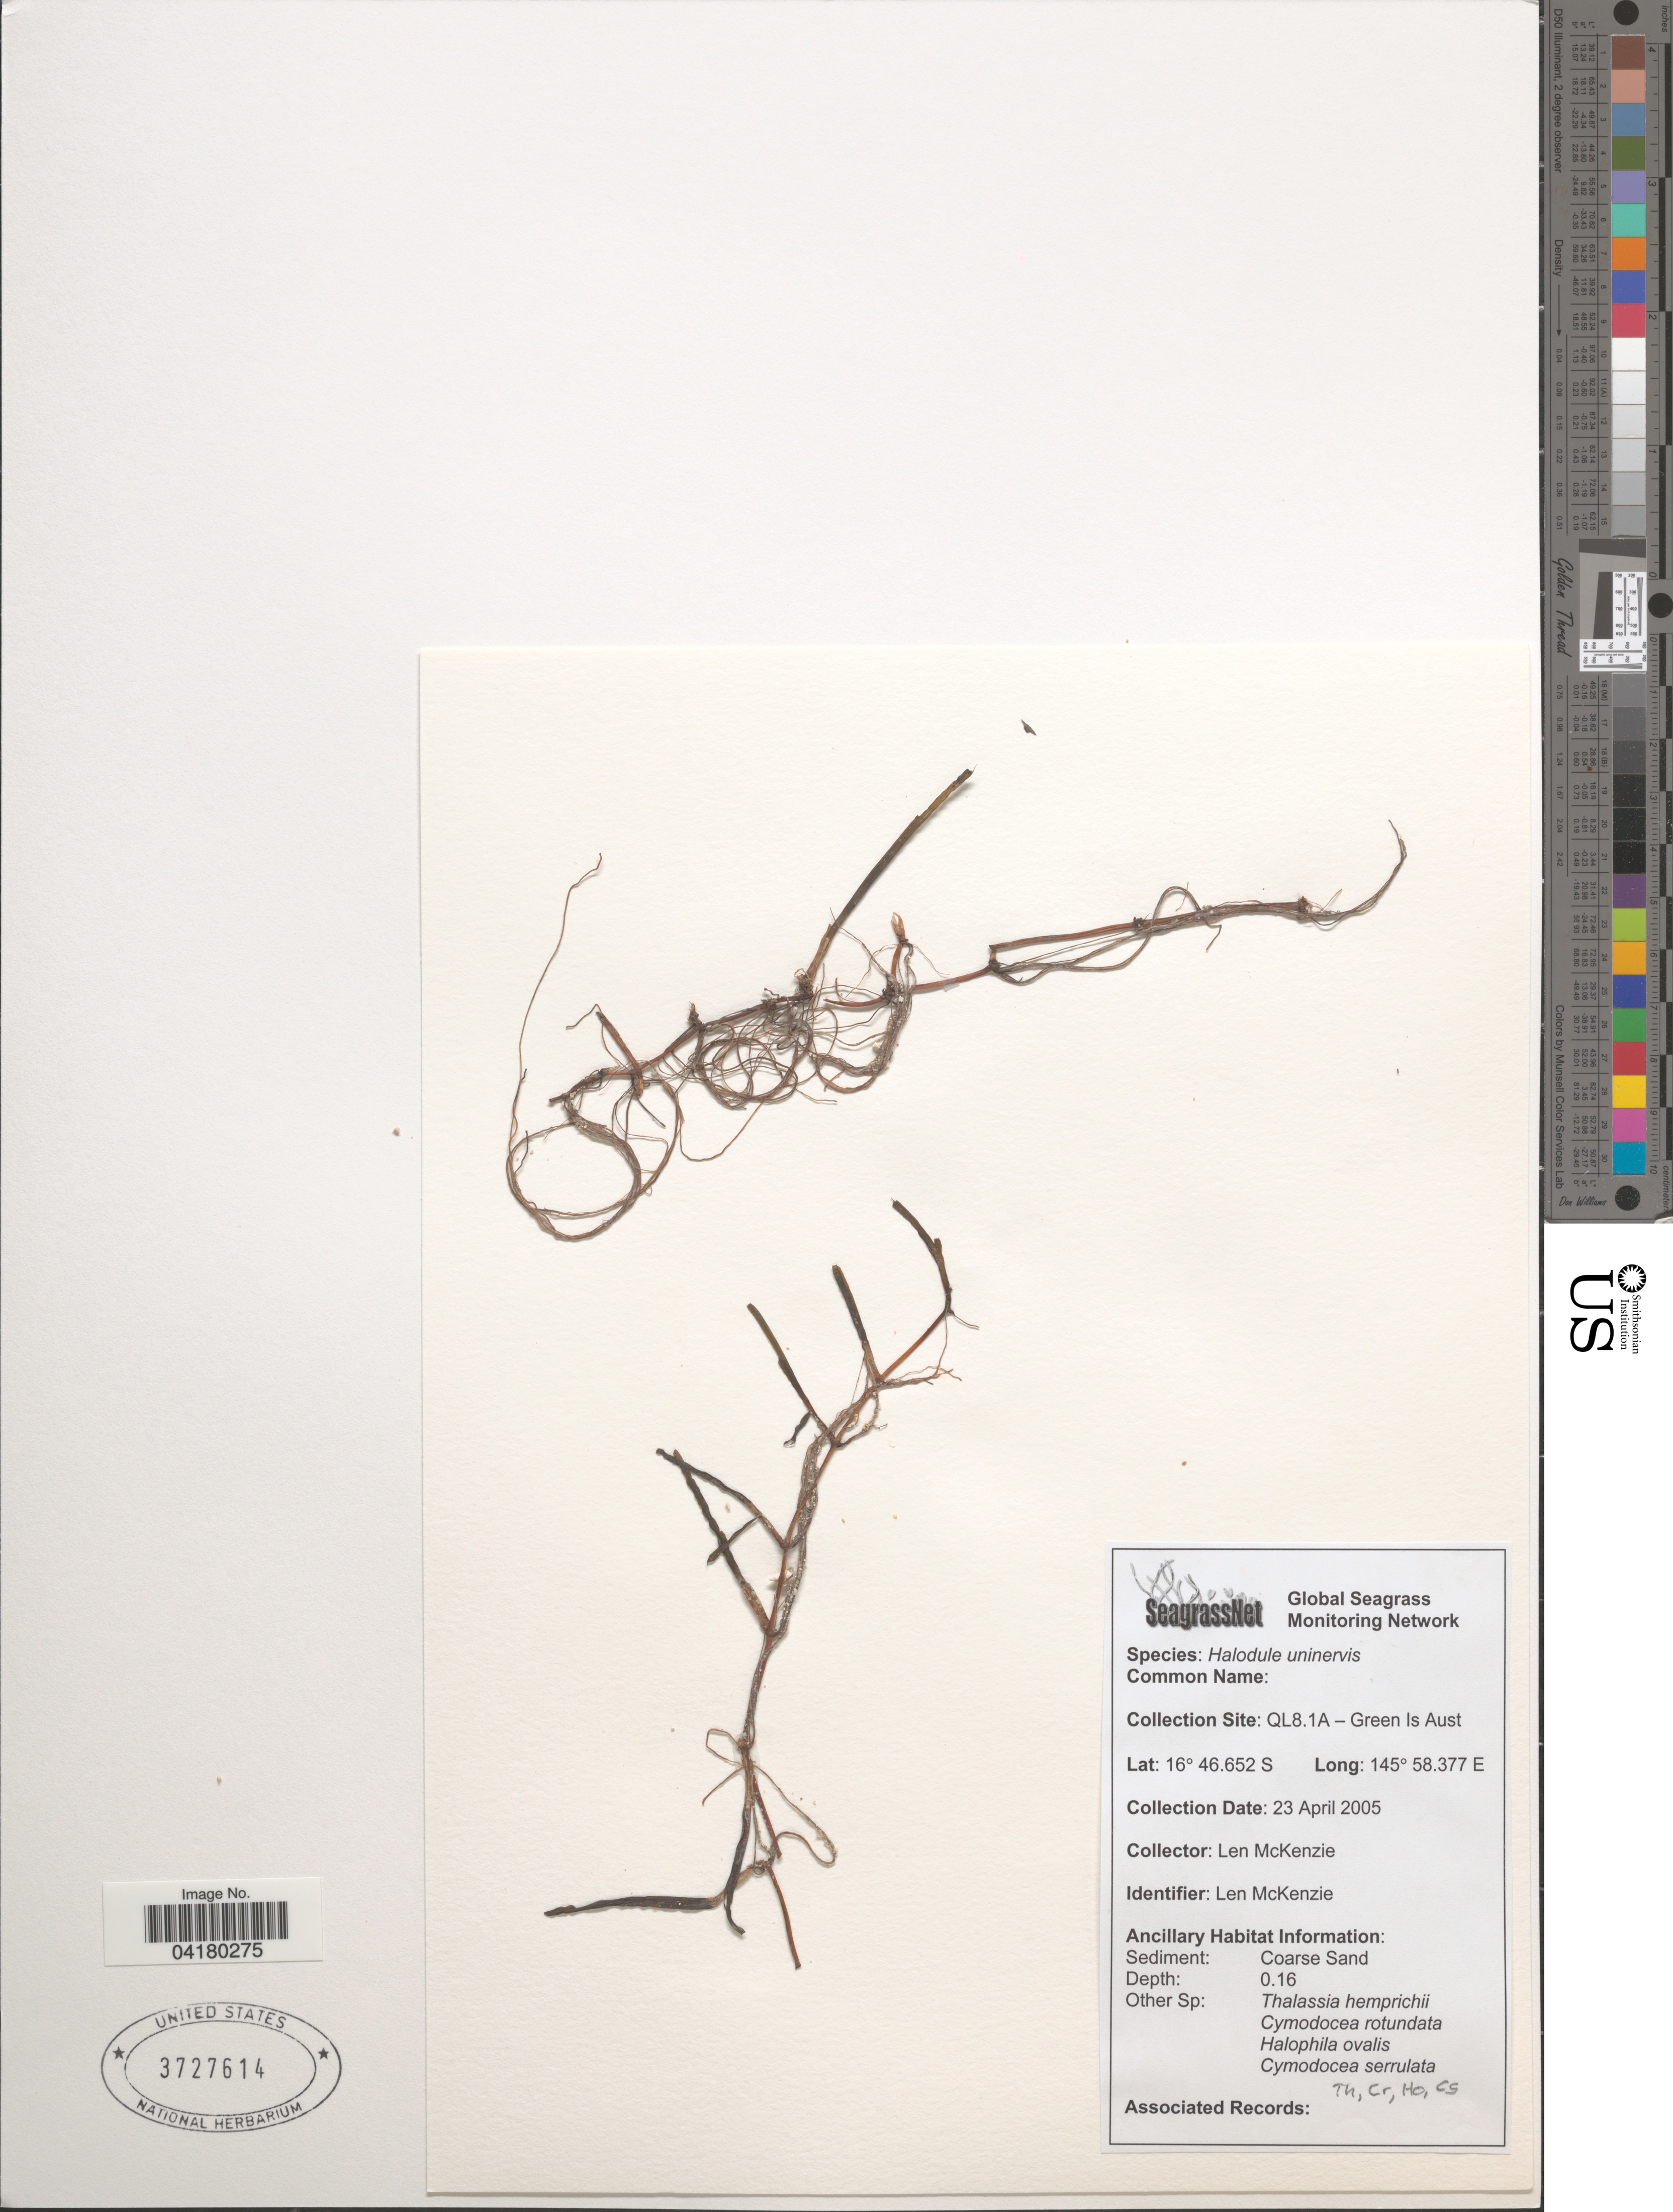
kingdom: Plantae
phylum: Tracheophyta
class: Liliopsida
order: Alismatales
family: Cymodoceaceae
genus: Halodule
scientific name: Halodule uninervis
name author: (Forssk.) Asch.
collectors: L. McKenzie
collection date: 2005-04-23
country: Australia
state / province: Queensland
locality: QL8.1A - Green Is.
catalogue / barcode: US 3727614